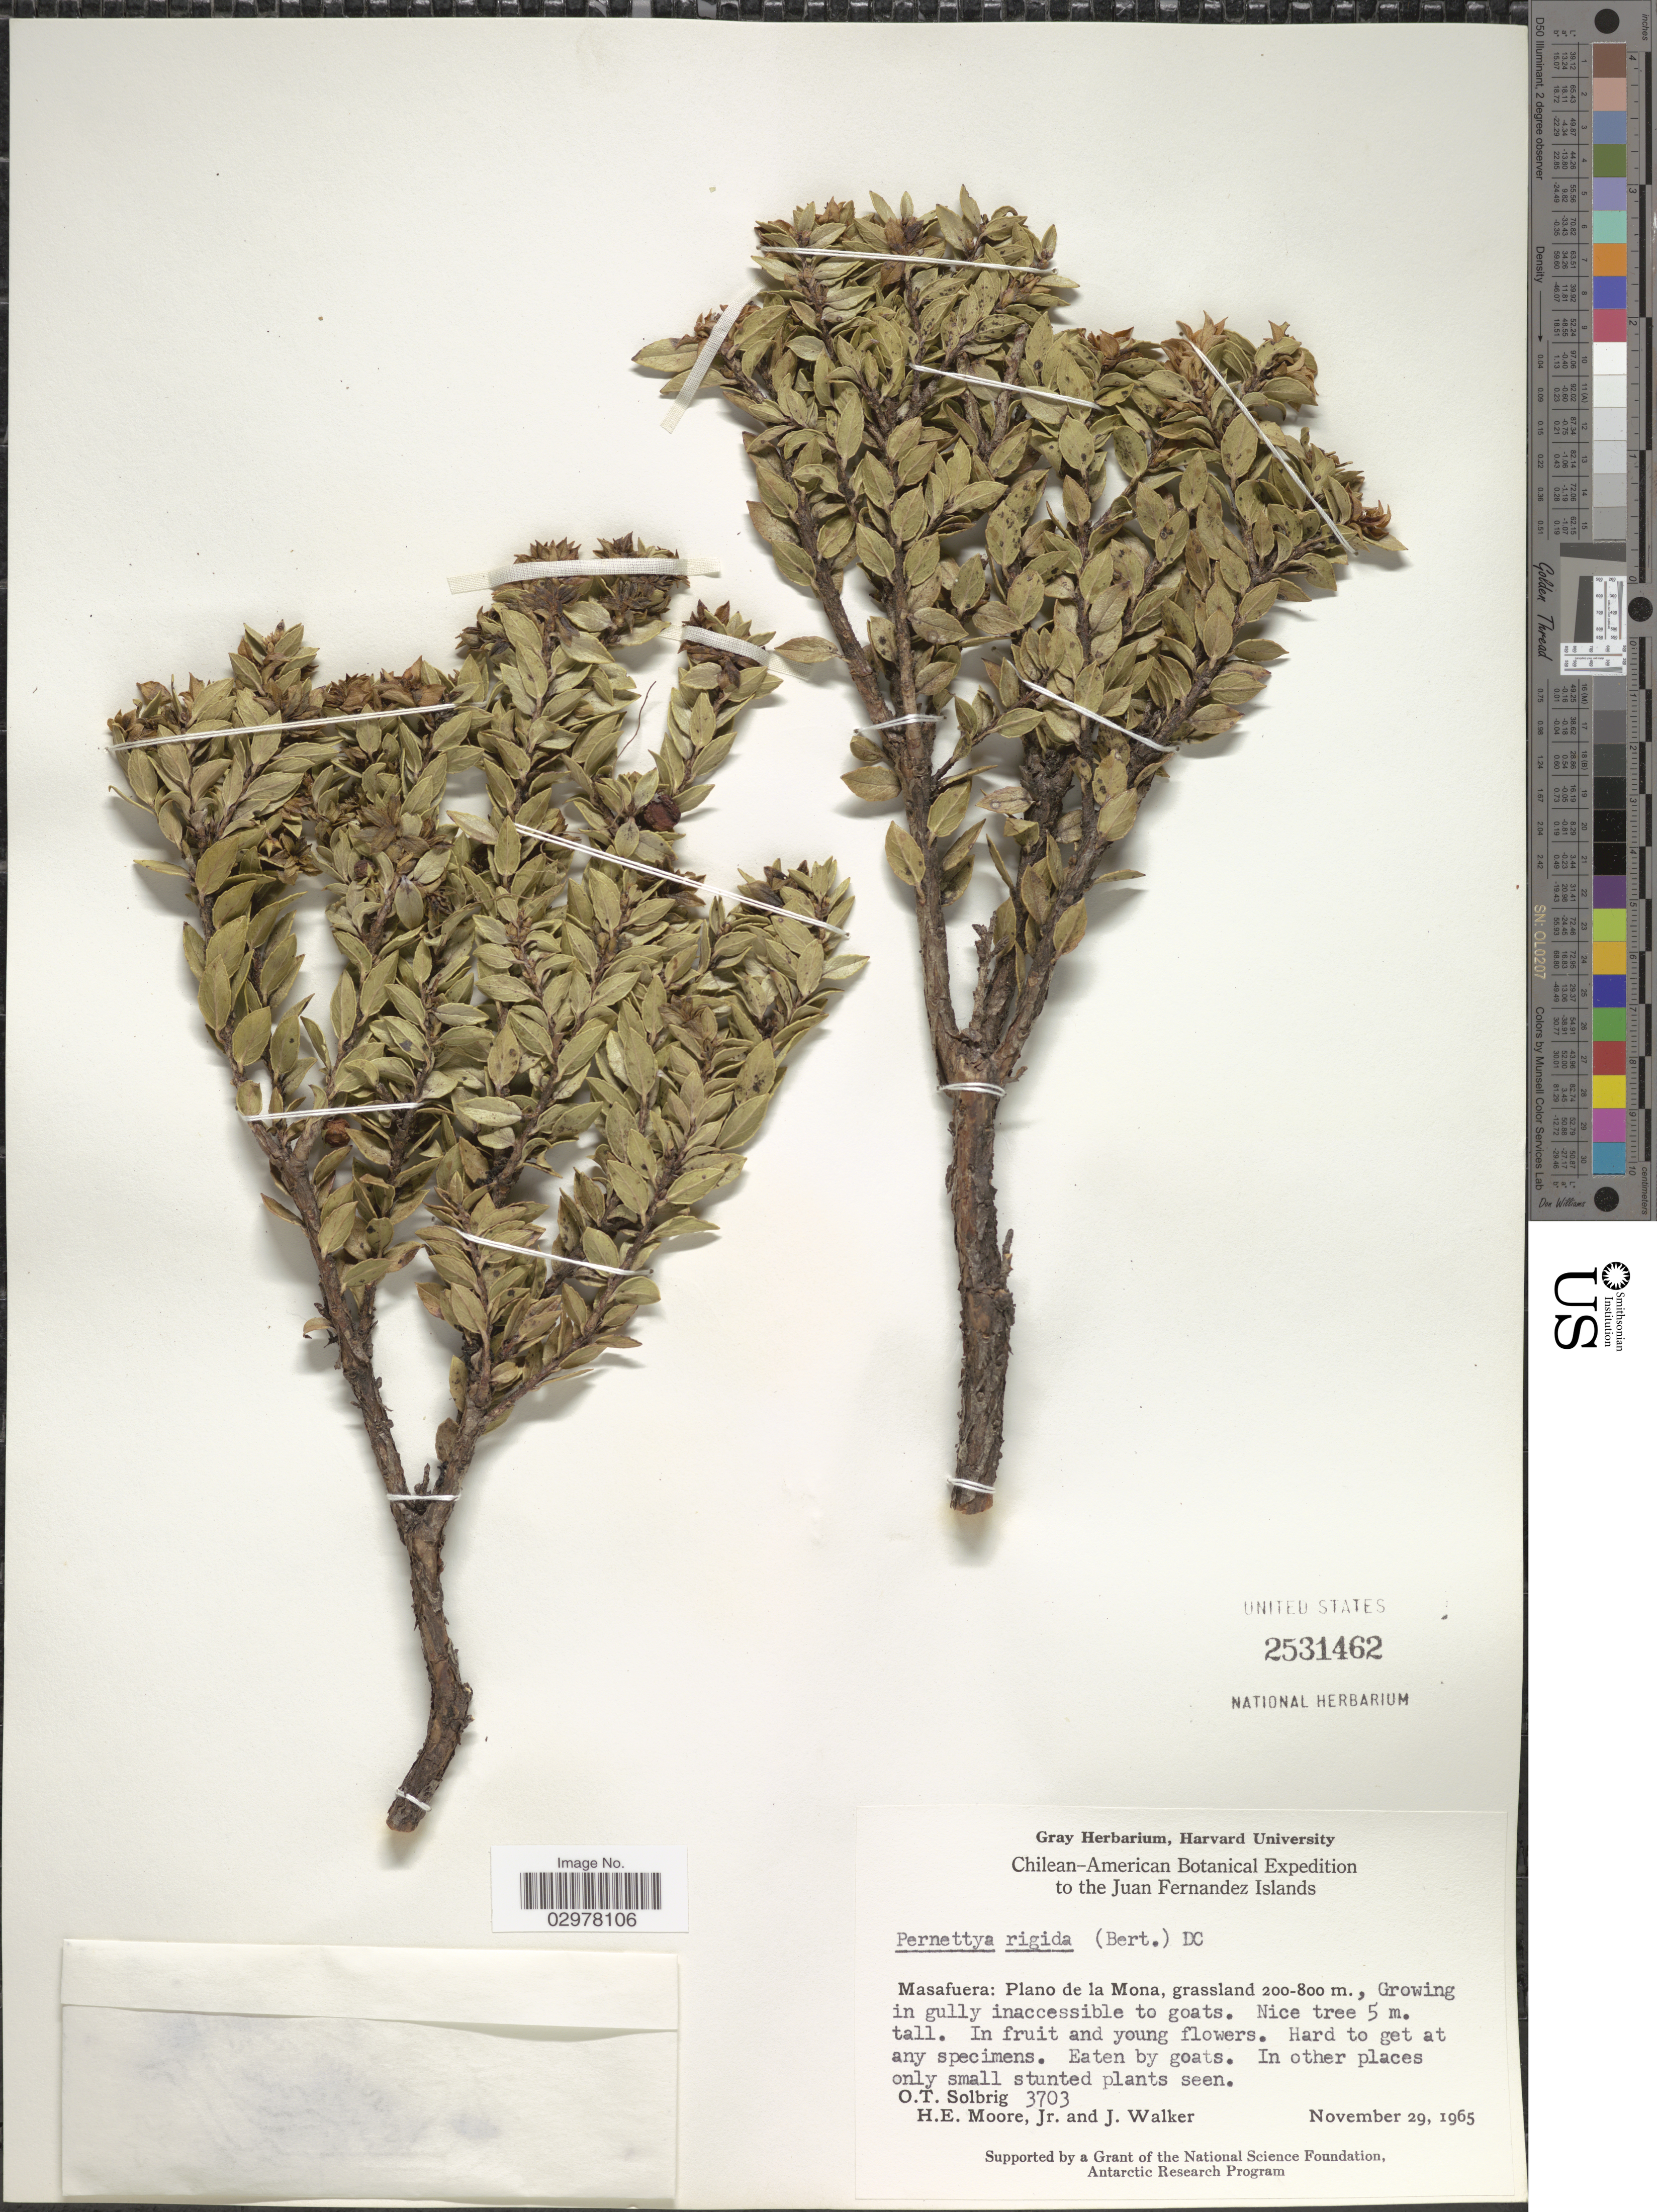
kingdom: Plantae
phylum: Tracheophyta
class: Magnoliopsida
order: Ericales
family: Ericaceae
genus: Pernettya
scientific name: Pernettya rigida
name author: (Bertero ex Colla) DC.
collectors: O. T. Solbrig, H. Moore & J. Walker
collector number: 3703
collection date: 1965-11-29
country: Chile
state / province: Valparaíso (V)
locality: Juan Fernandez Islands. Masafuera: Plano de la Mona, grassland.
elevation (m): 200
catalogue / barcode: US 2531462